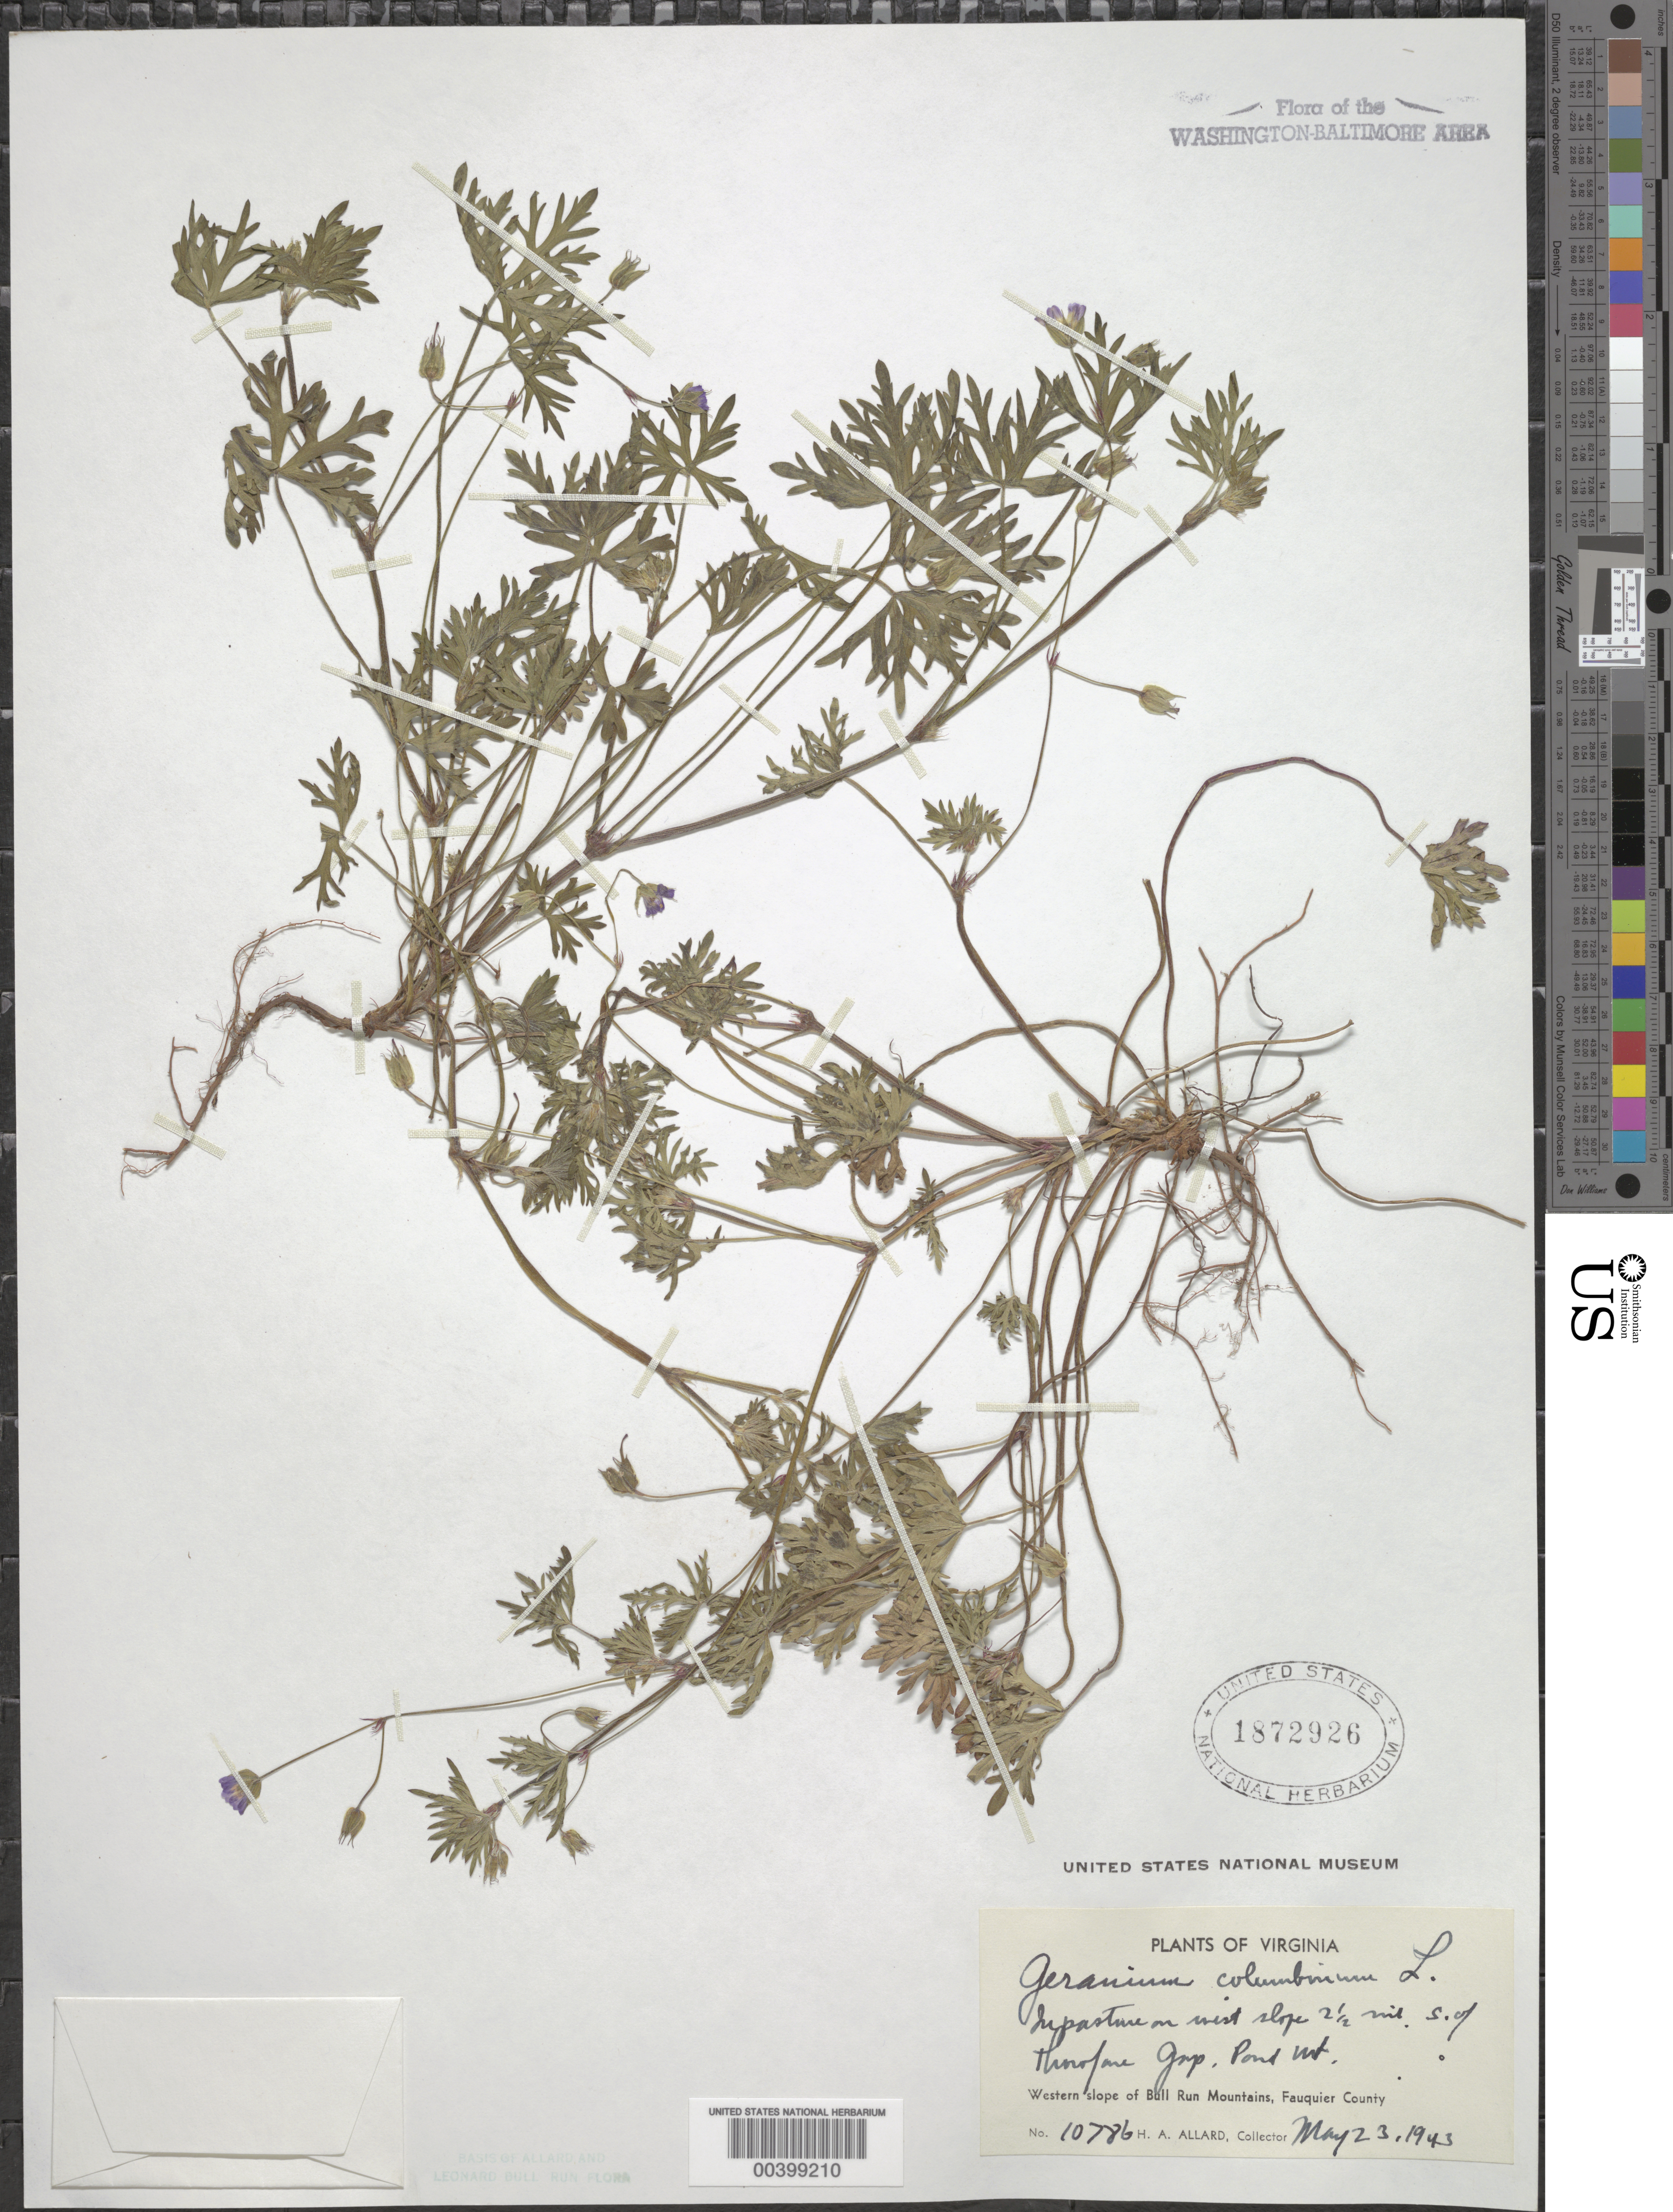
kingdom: Plantae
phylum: Tracheophyta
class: Magnoliopsida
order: Geraniales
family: Geraniaceae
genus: Geranium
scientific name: Geranium columbinum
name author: L.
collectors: H. A. Allard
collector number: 10786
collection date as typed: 23 May 1943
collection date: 1943-05-23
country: United States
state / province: Virginia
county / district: Fauquier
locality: Pond Mountains, south of Thorofare Gap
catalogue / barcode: US 1872926